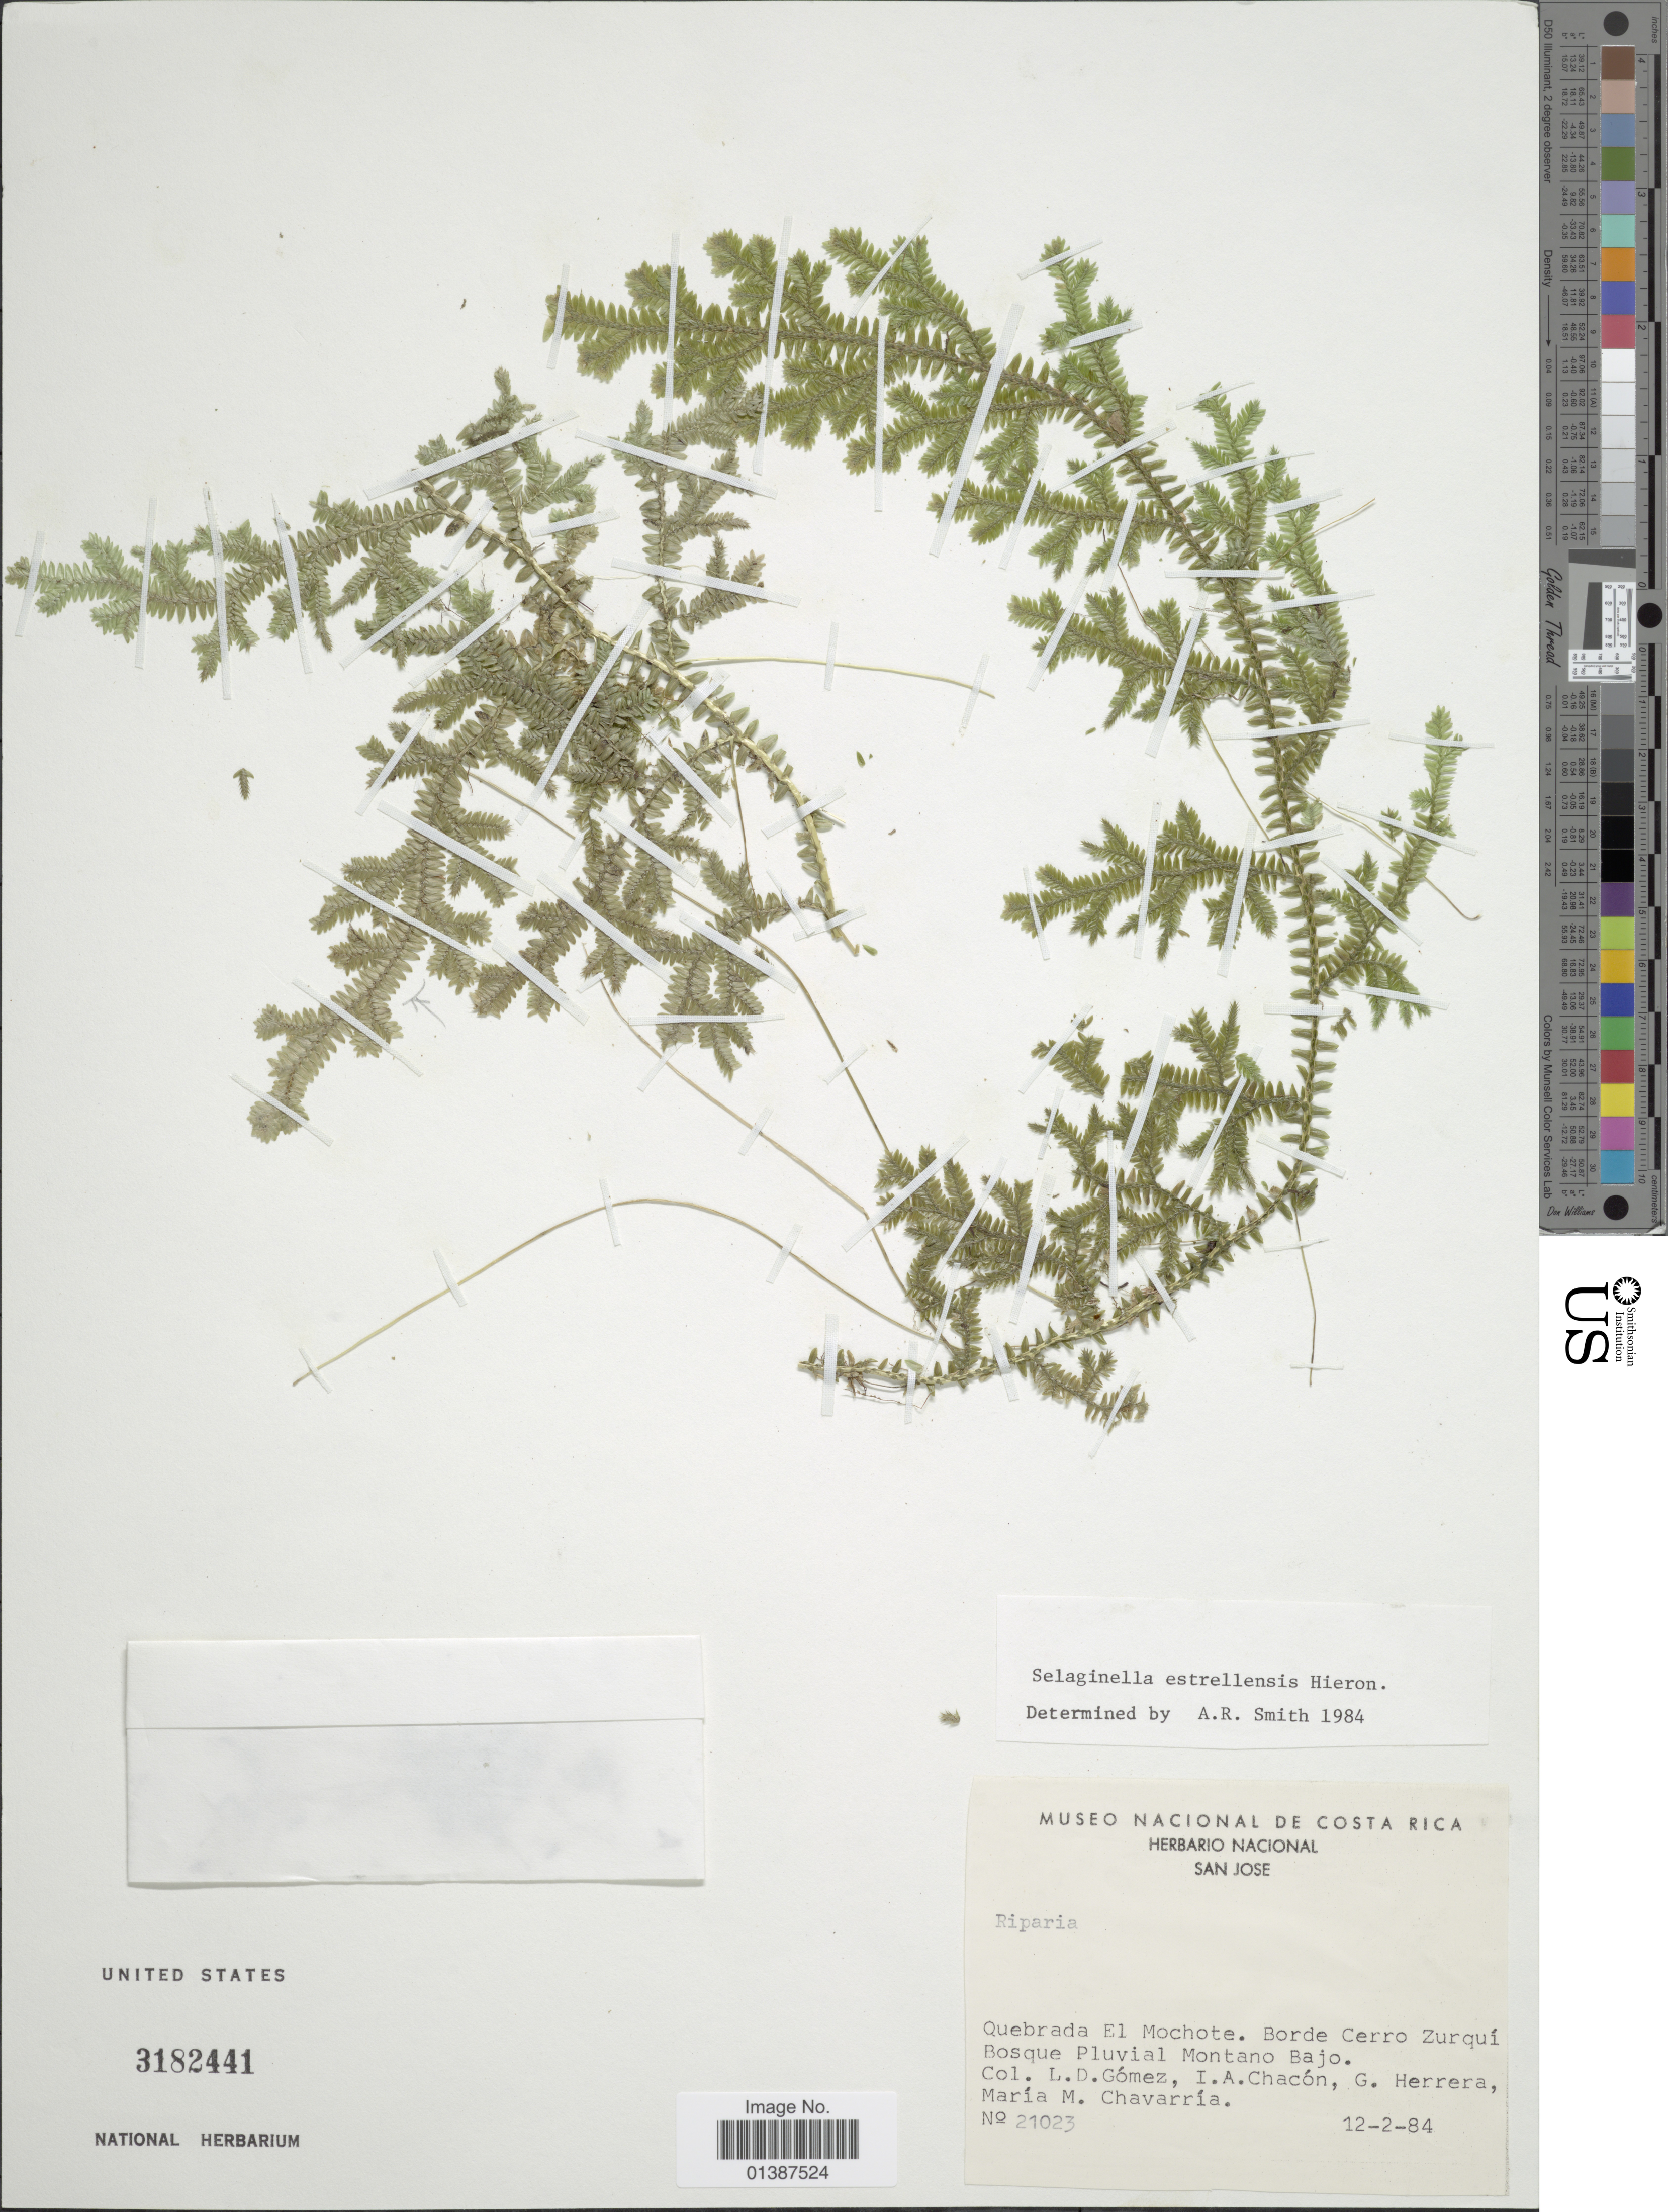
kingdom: Plantae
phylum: Tracheophyta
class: Lycopodiopsida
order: Selaginellales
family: Selaginellaceae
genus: Selaginella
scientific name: Selaginella estrellensis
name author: Hieron.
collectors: L. D. Gómez, I. Chacón, G. Herrera & M. Chavarría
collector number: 21023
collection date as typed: Transcribed d/m/y: 12/2/84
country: Costa Rica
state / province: San José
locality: Quebrada El Mochote. Borde Cerro Zurquí Bosque Pluvial Montano Bajo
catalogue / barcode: US 3182441